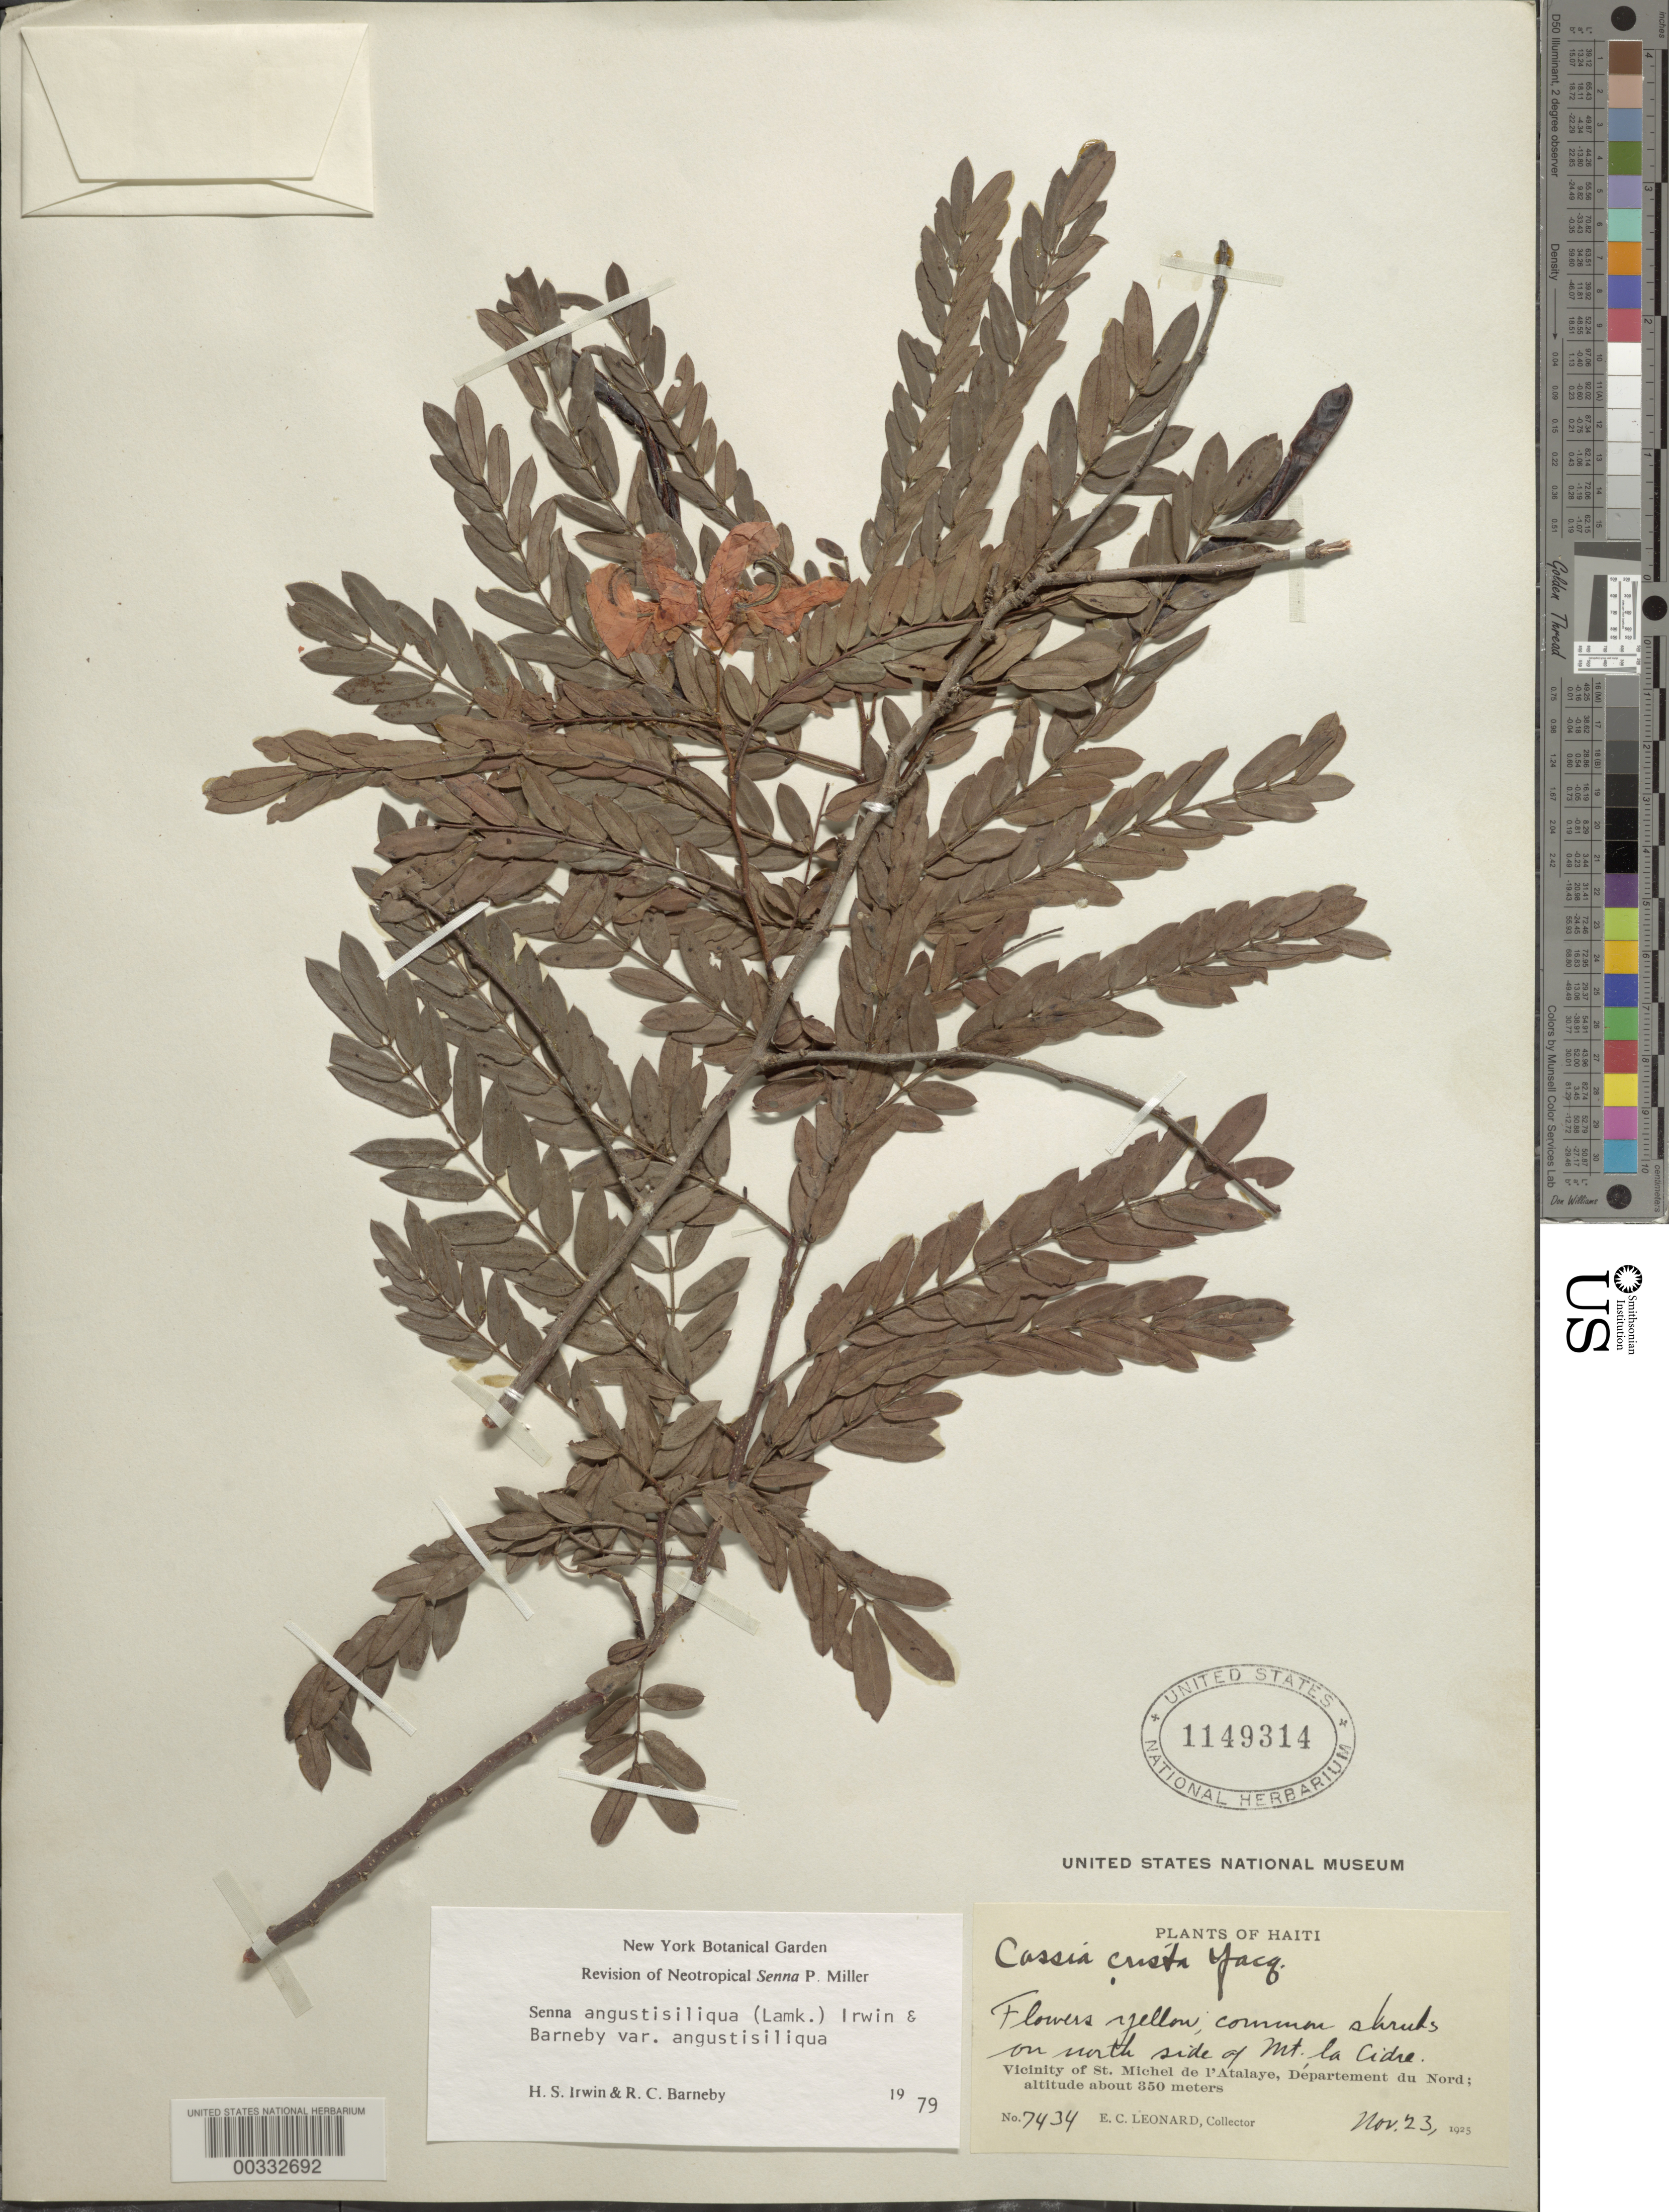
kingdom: Plantae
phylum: Tracheophyta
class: Magnoliopsida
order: Fabales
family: Fabaceae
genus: Senna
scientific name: Senna angustisiliqua var. angustisiliqua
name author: (Lam.) H.S. Irwin & Barneby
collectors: E. C. Leonard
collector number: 7434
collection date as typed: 23 Nov 1925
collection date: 1925-11-23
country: Haiti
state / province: Nord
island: Hispaniola Island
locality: On n side of mt. la cidre; vicinity of st. michel de l'atalaye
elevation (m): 350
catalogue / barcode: US 1149314